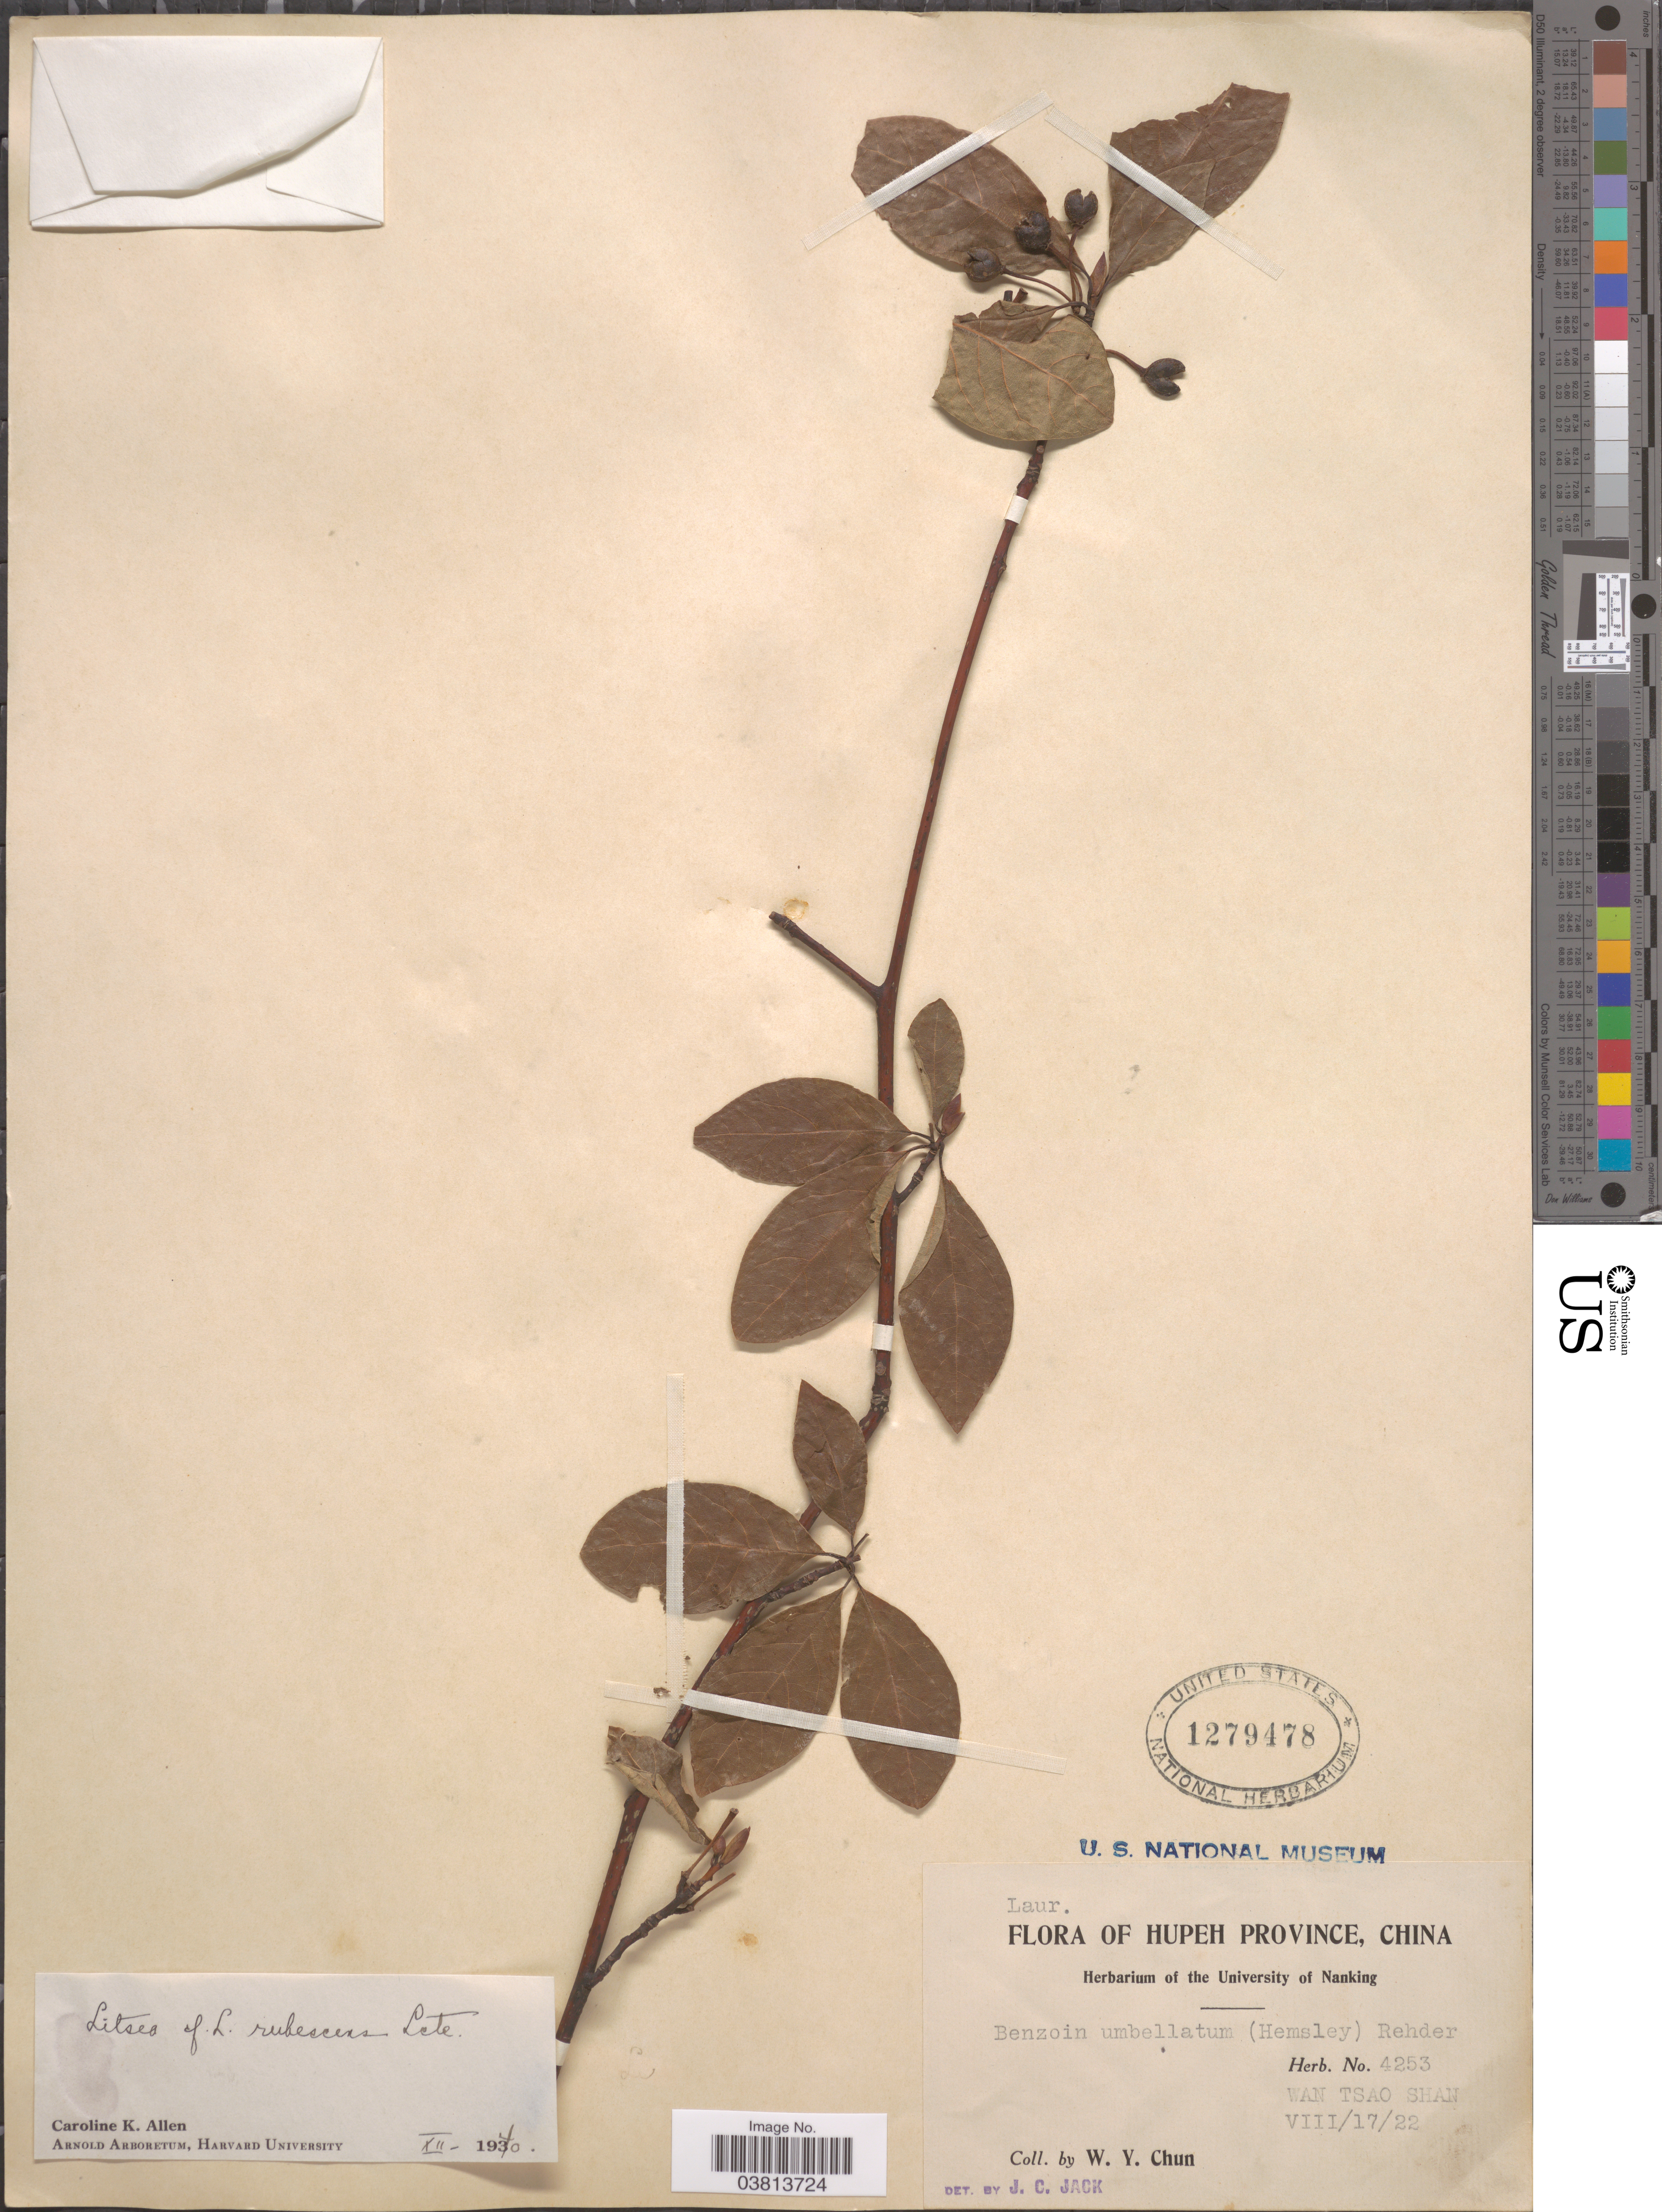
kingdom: Plantae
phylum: Tracheophyta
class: Magnoliopsida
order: Laurales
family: Lauraceae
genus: Litsea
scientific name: Litsea rubescens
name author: Lecomte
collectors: W. Y. Chun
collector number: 4253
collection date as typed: Transcribed d/m/y: 17/8/22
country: China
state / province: Hubei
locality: Hupeh Province. Wan Tsao Shan.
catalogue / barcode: US 1279478